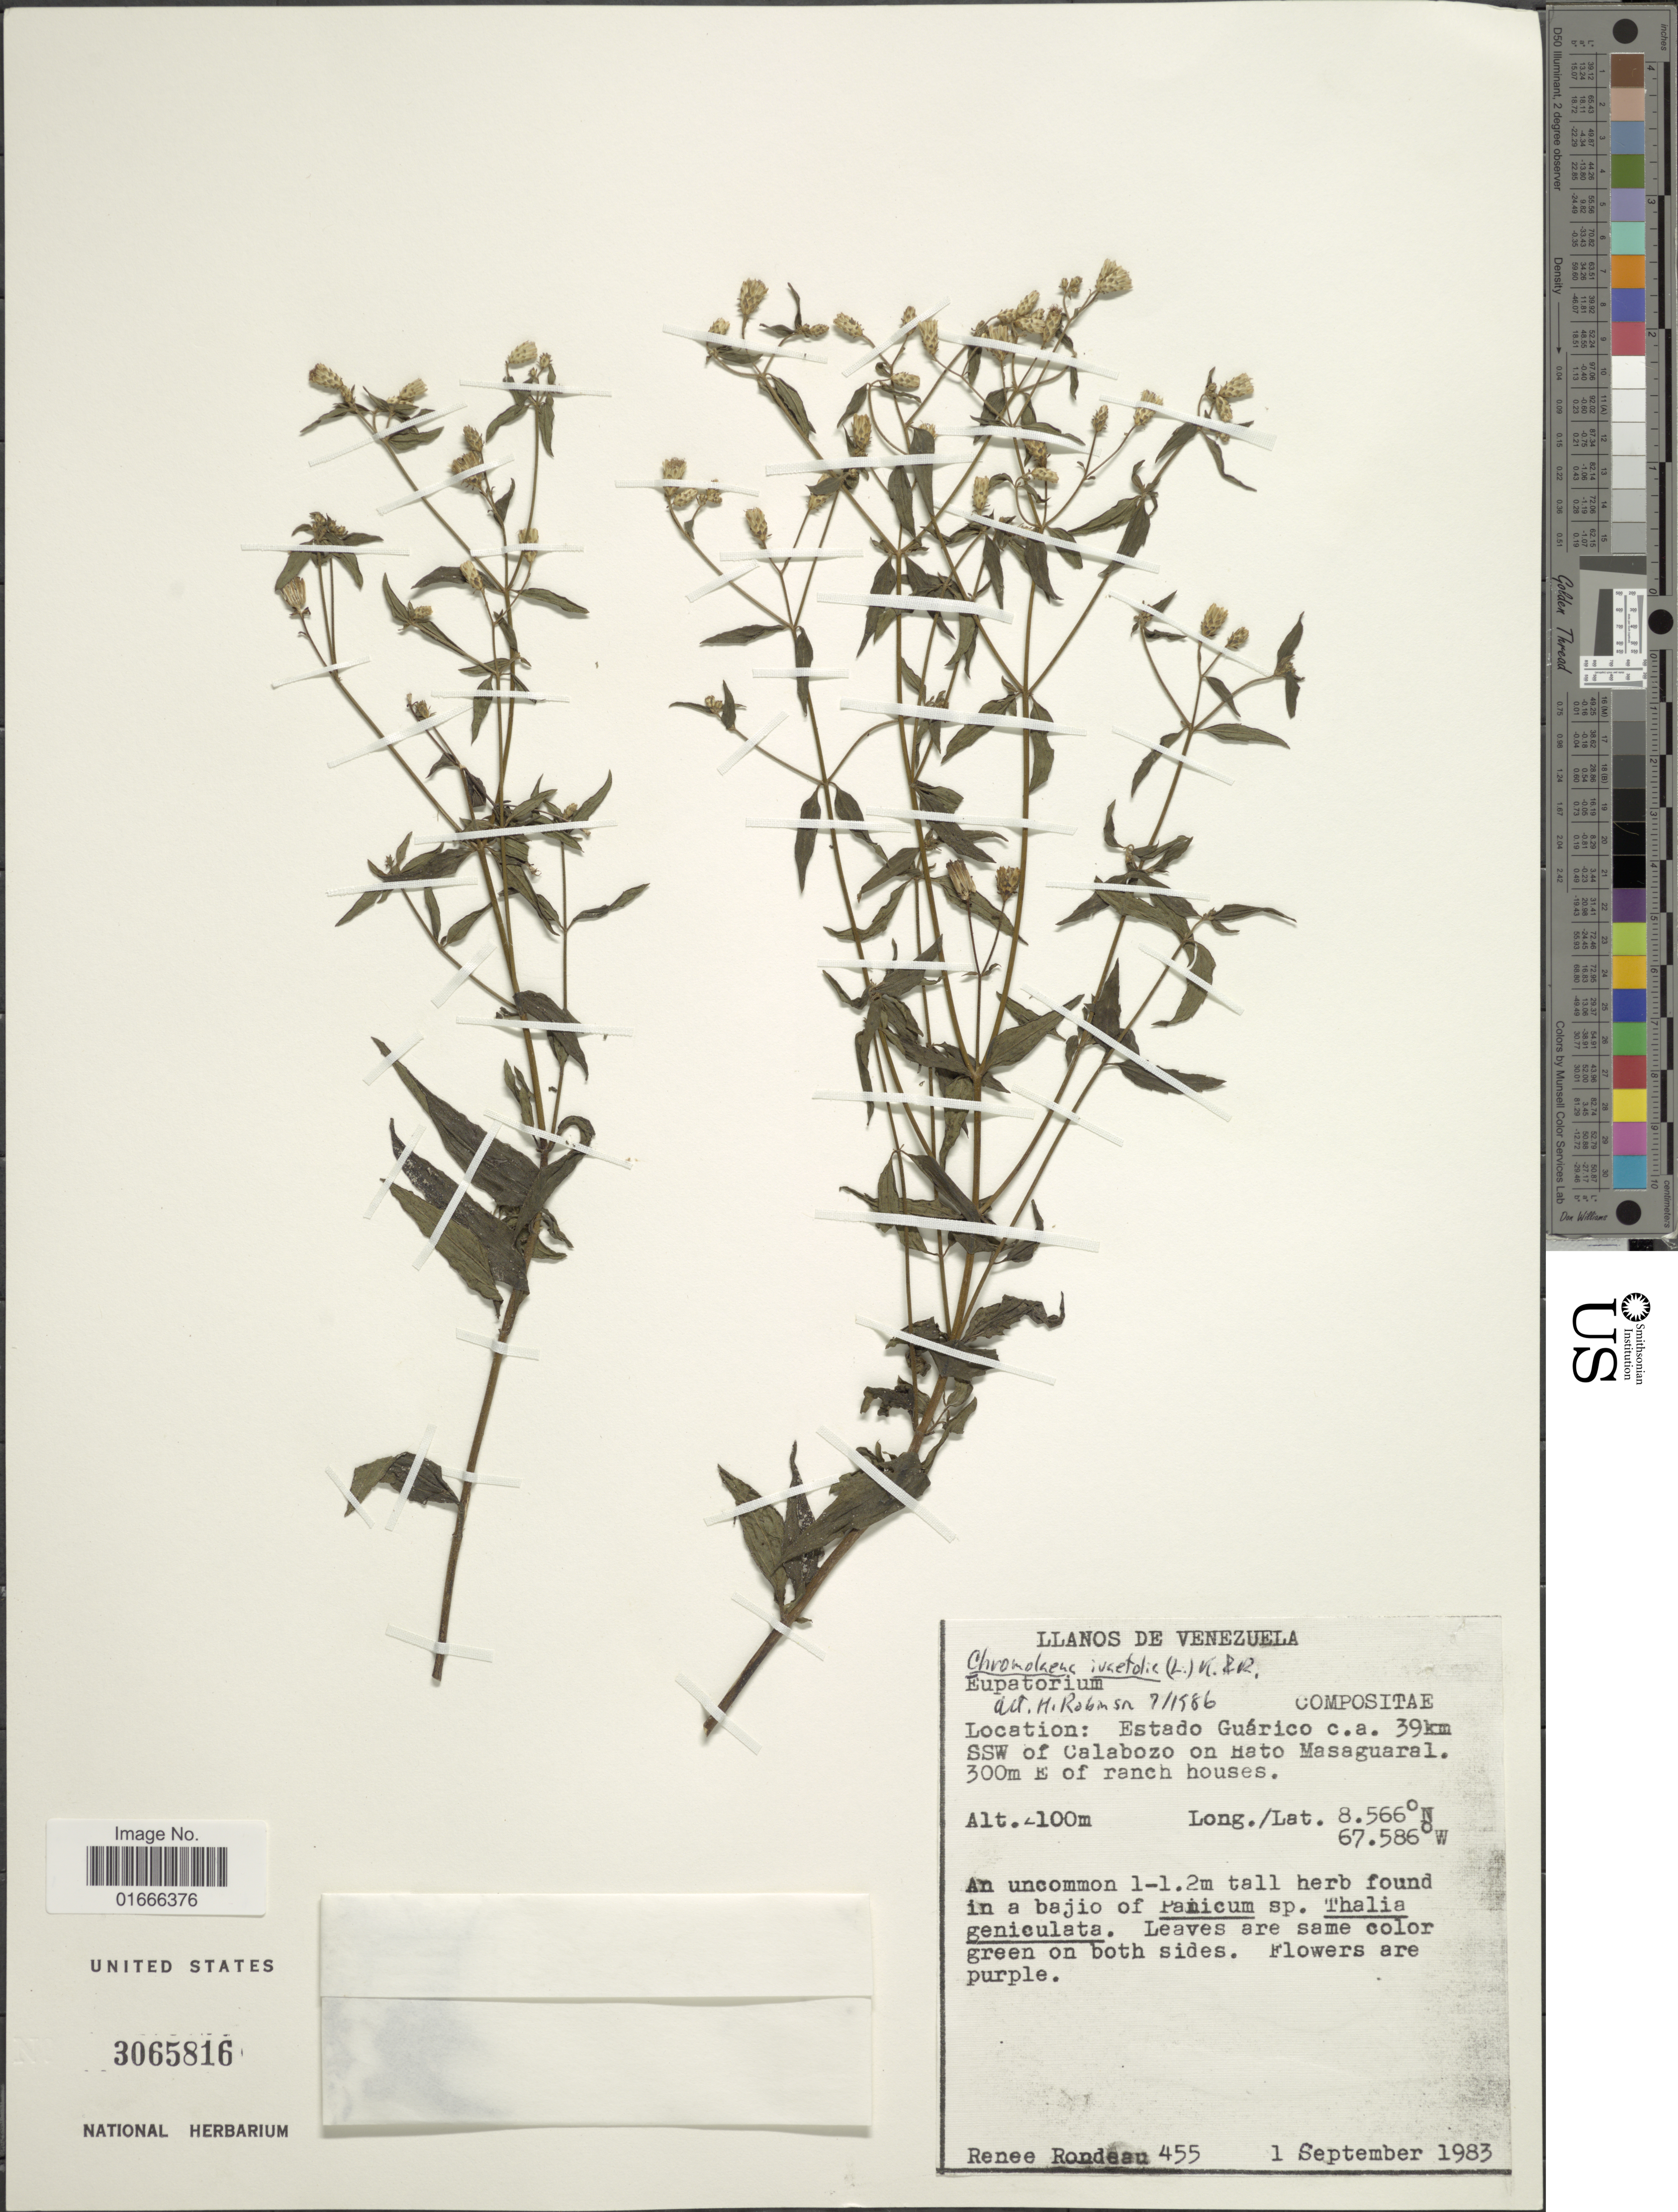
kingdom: Plantae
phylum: Tracheophyta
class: Magnoliopsida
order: Asterales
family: Asteraceae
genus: Chromolaena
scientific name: Chromolaena ivaefolia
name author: (L.) R.M. King & H. Rob.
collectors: R. Rondeau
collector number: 455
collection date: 1983-09-01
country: Venezuela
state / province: Guárico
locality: Ca. 39 km SSW of Calabozo on Hato Masaguaral, 300 m E of ranch houses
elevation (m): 100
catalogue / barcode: US 3065816